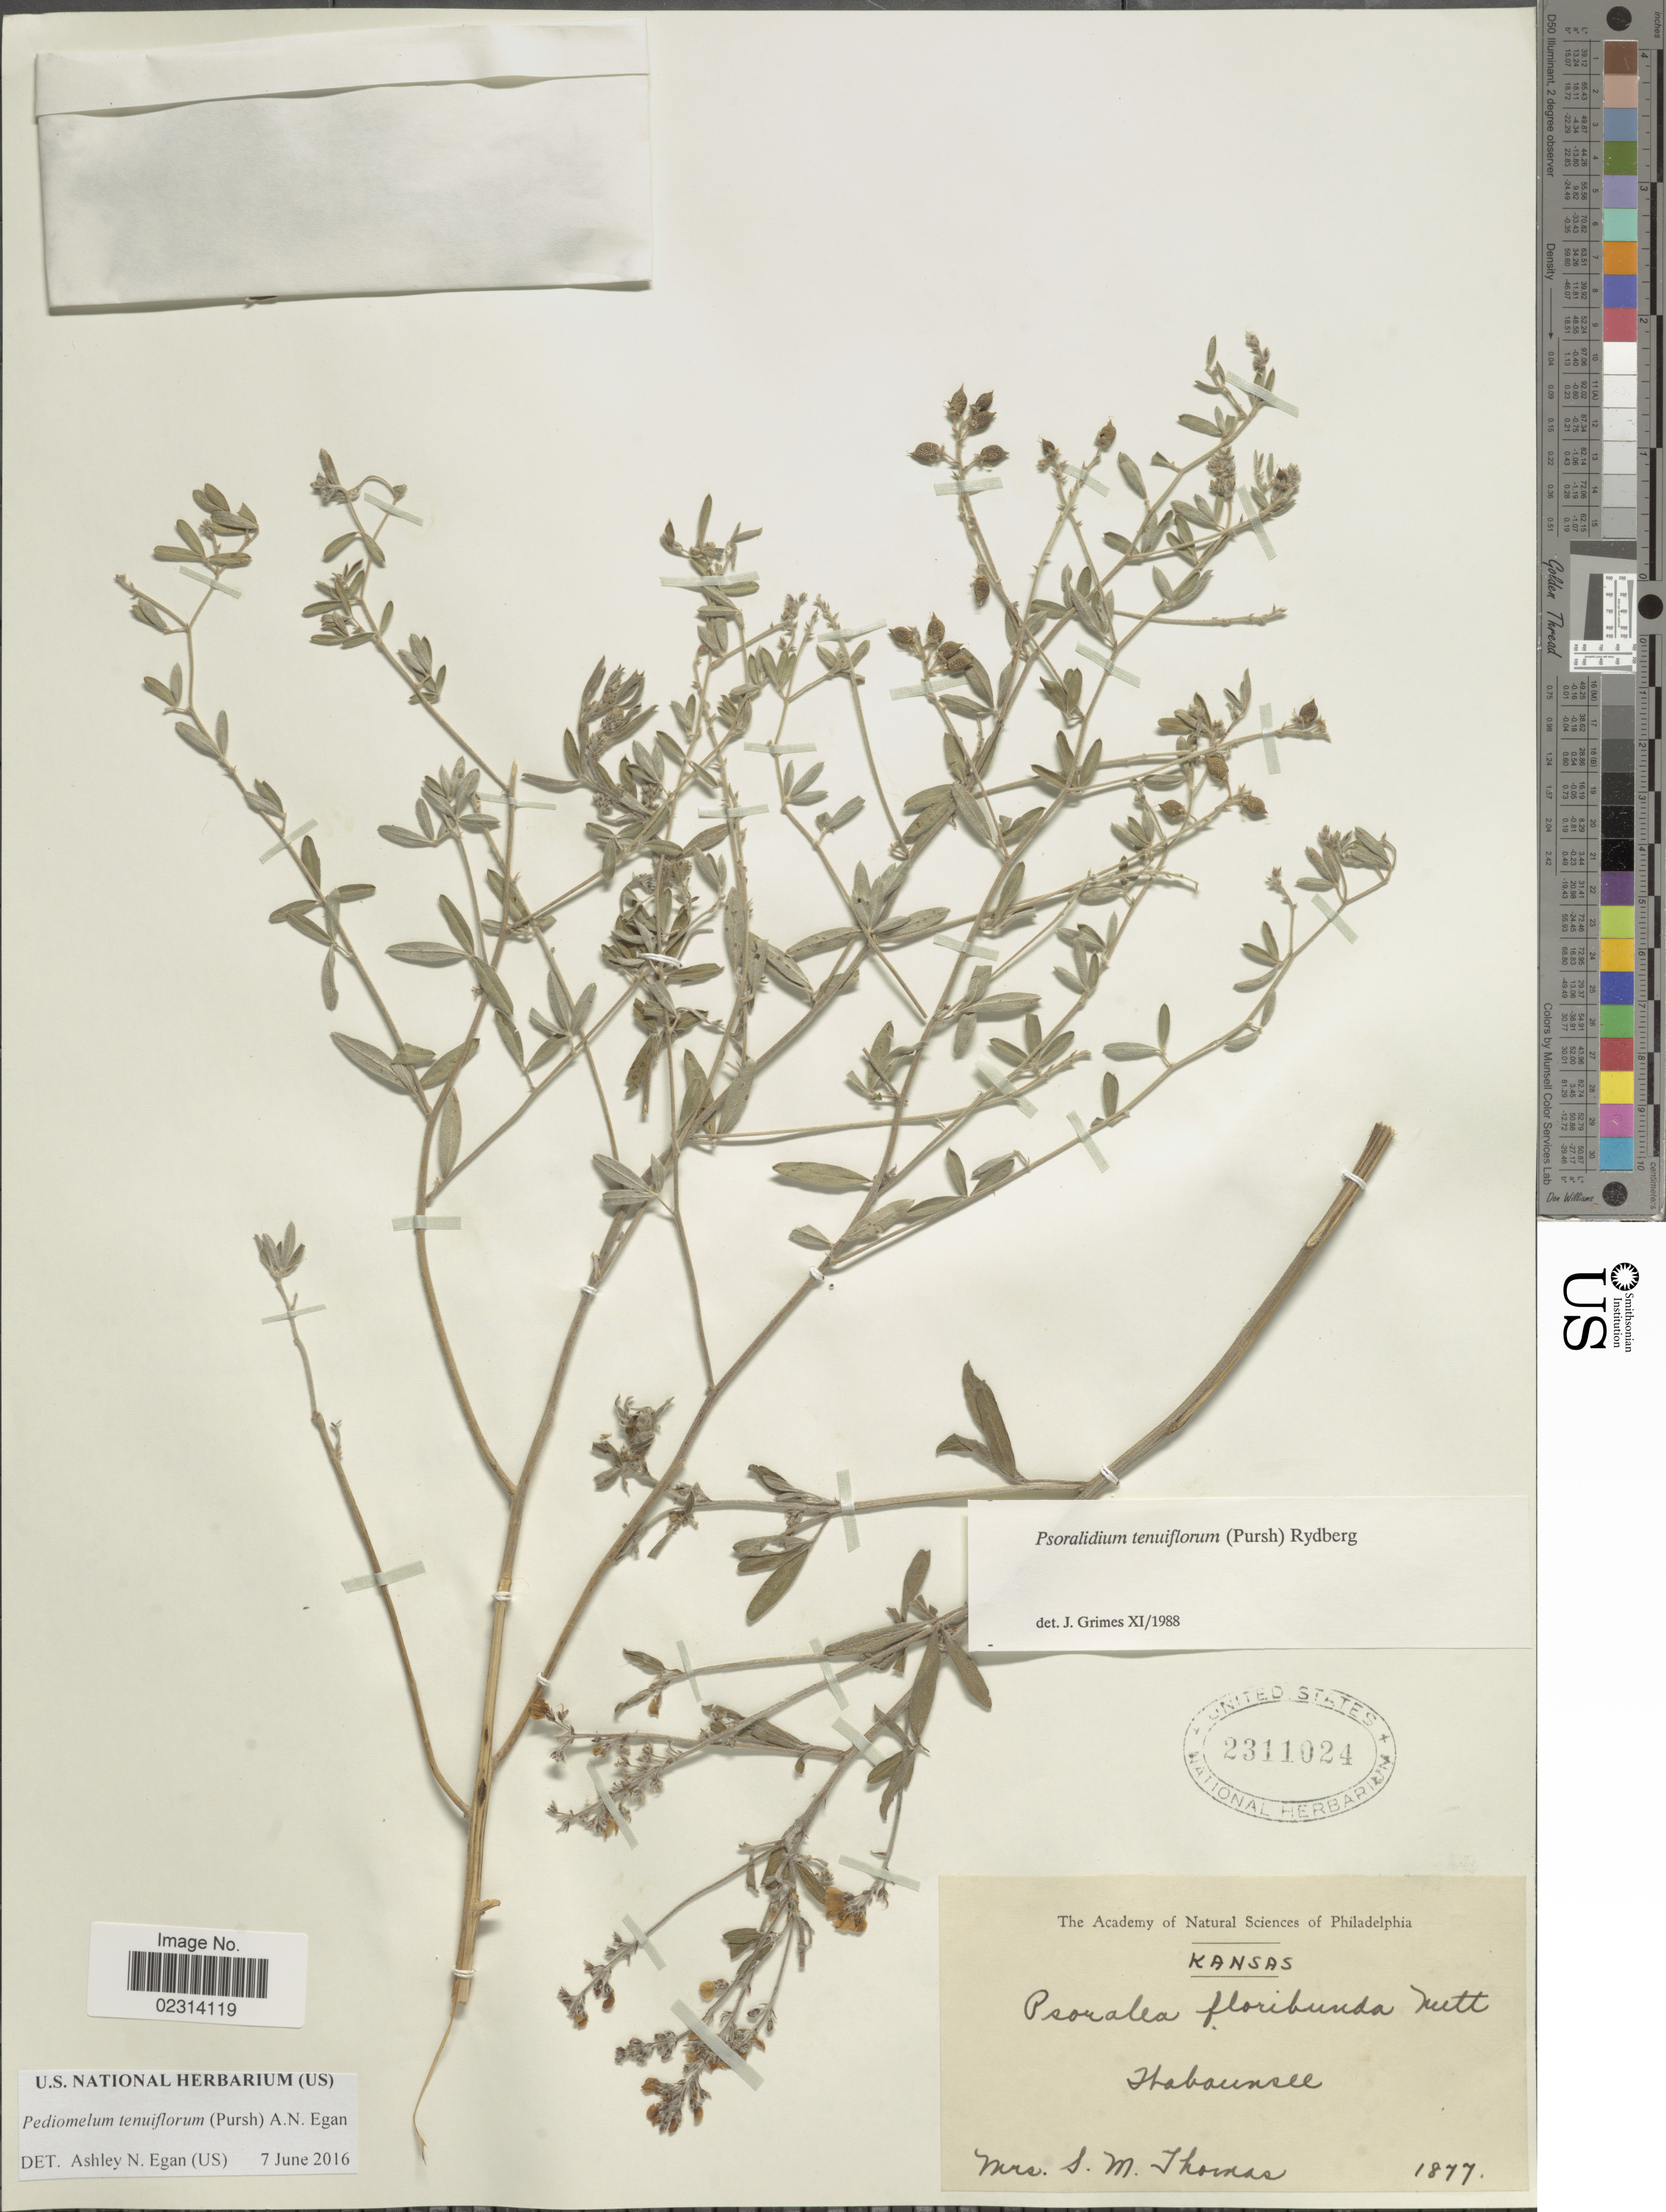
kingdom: Plantae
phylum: Tracheophyta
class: Magnoliopsida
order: Fabales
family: Fabaceae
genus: Psoralidium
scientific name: Psoralidium tenuiflorum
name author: (Pursh) Rydb.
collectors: S. Thomas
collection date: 1877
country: United States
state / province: Kansas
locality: Habounsee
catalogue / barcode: US 2311024